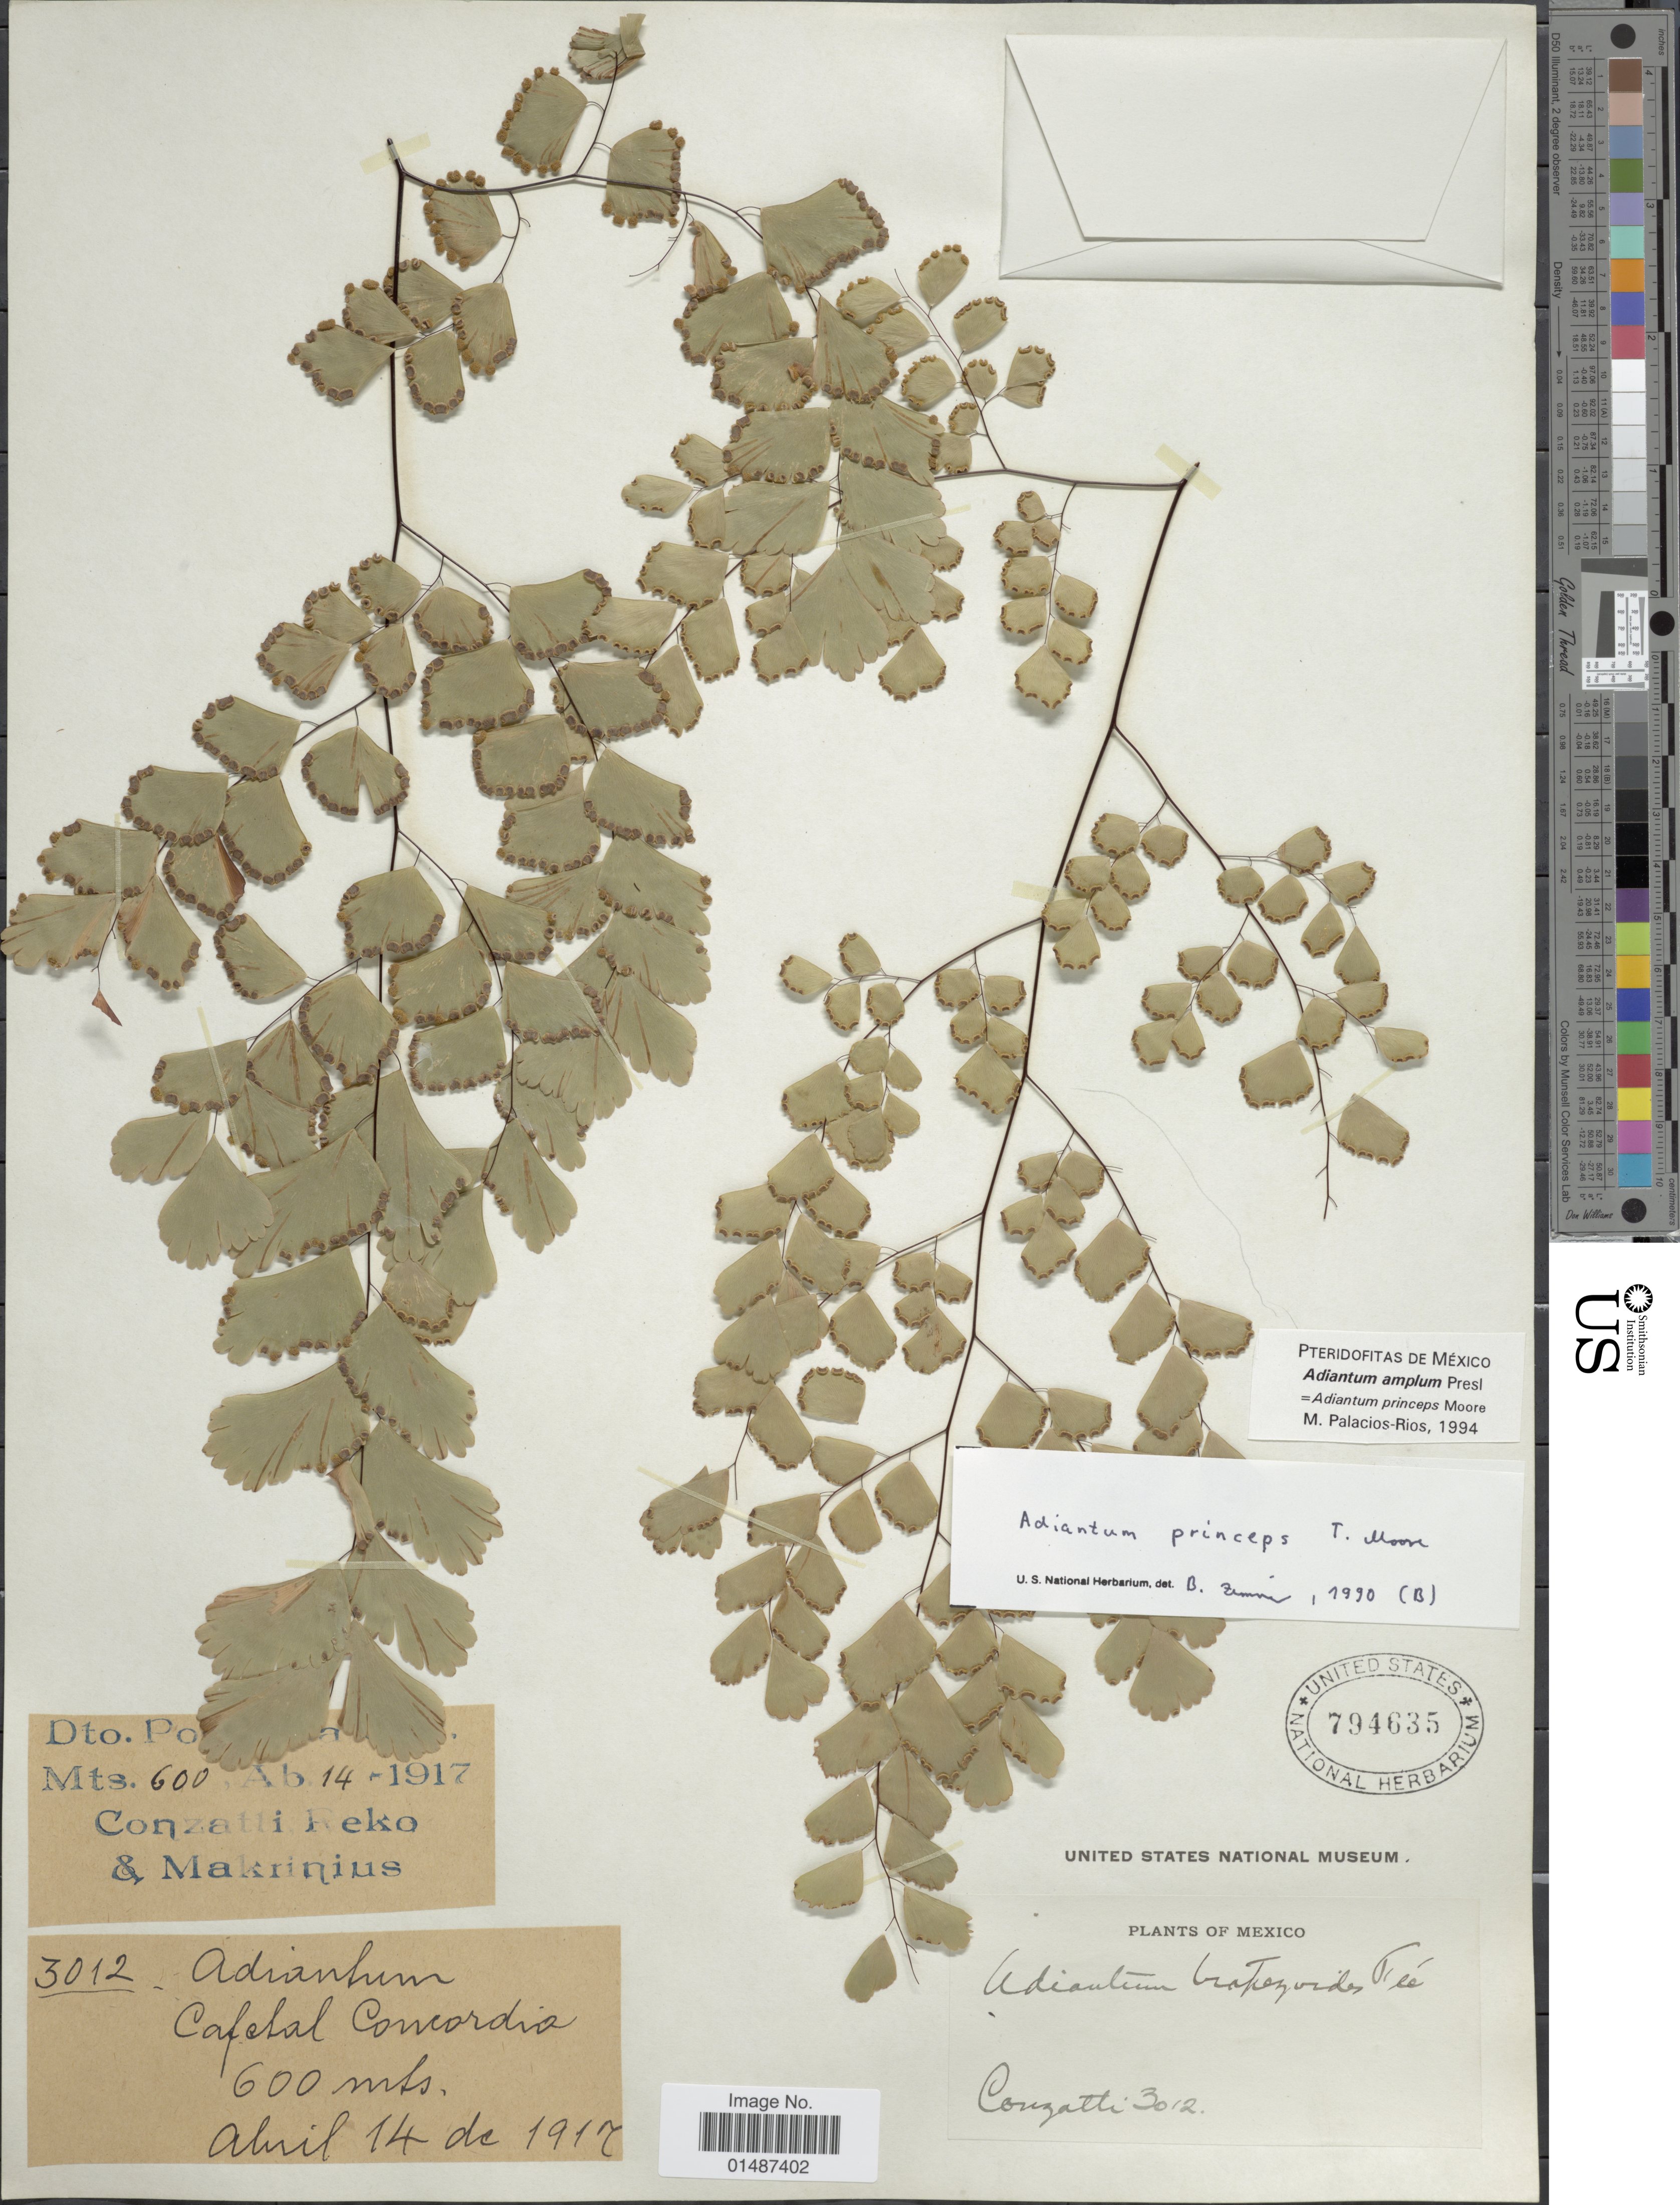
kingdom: Plantae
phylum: Tracheophyta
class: Polypodiopsida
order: Polypodiales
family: Pteridaceae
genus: Adiantum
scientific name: Adiantum amplum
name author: C. Presl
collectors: Conzatti, --, -. Reko & -. Makrinius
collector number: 3012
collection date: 1917-04-14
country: Mexico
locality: Cafetal Concordia. Dto. Po [illegible text]. [interpreted]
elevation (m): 600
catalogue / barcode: US 794635